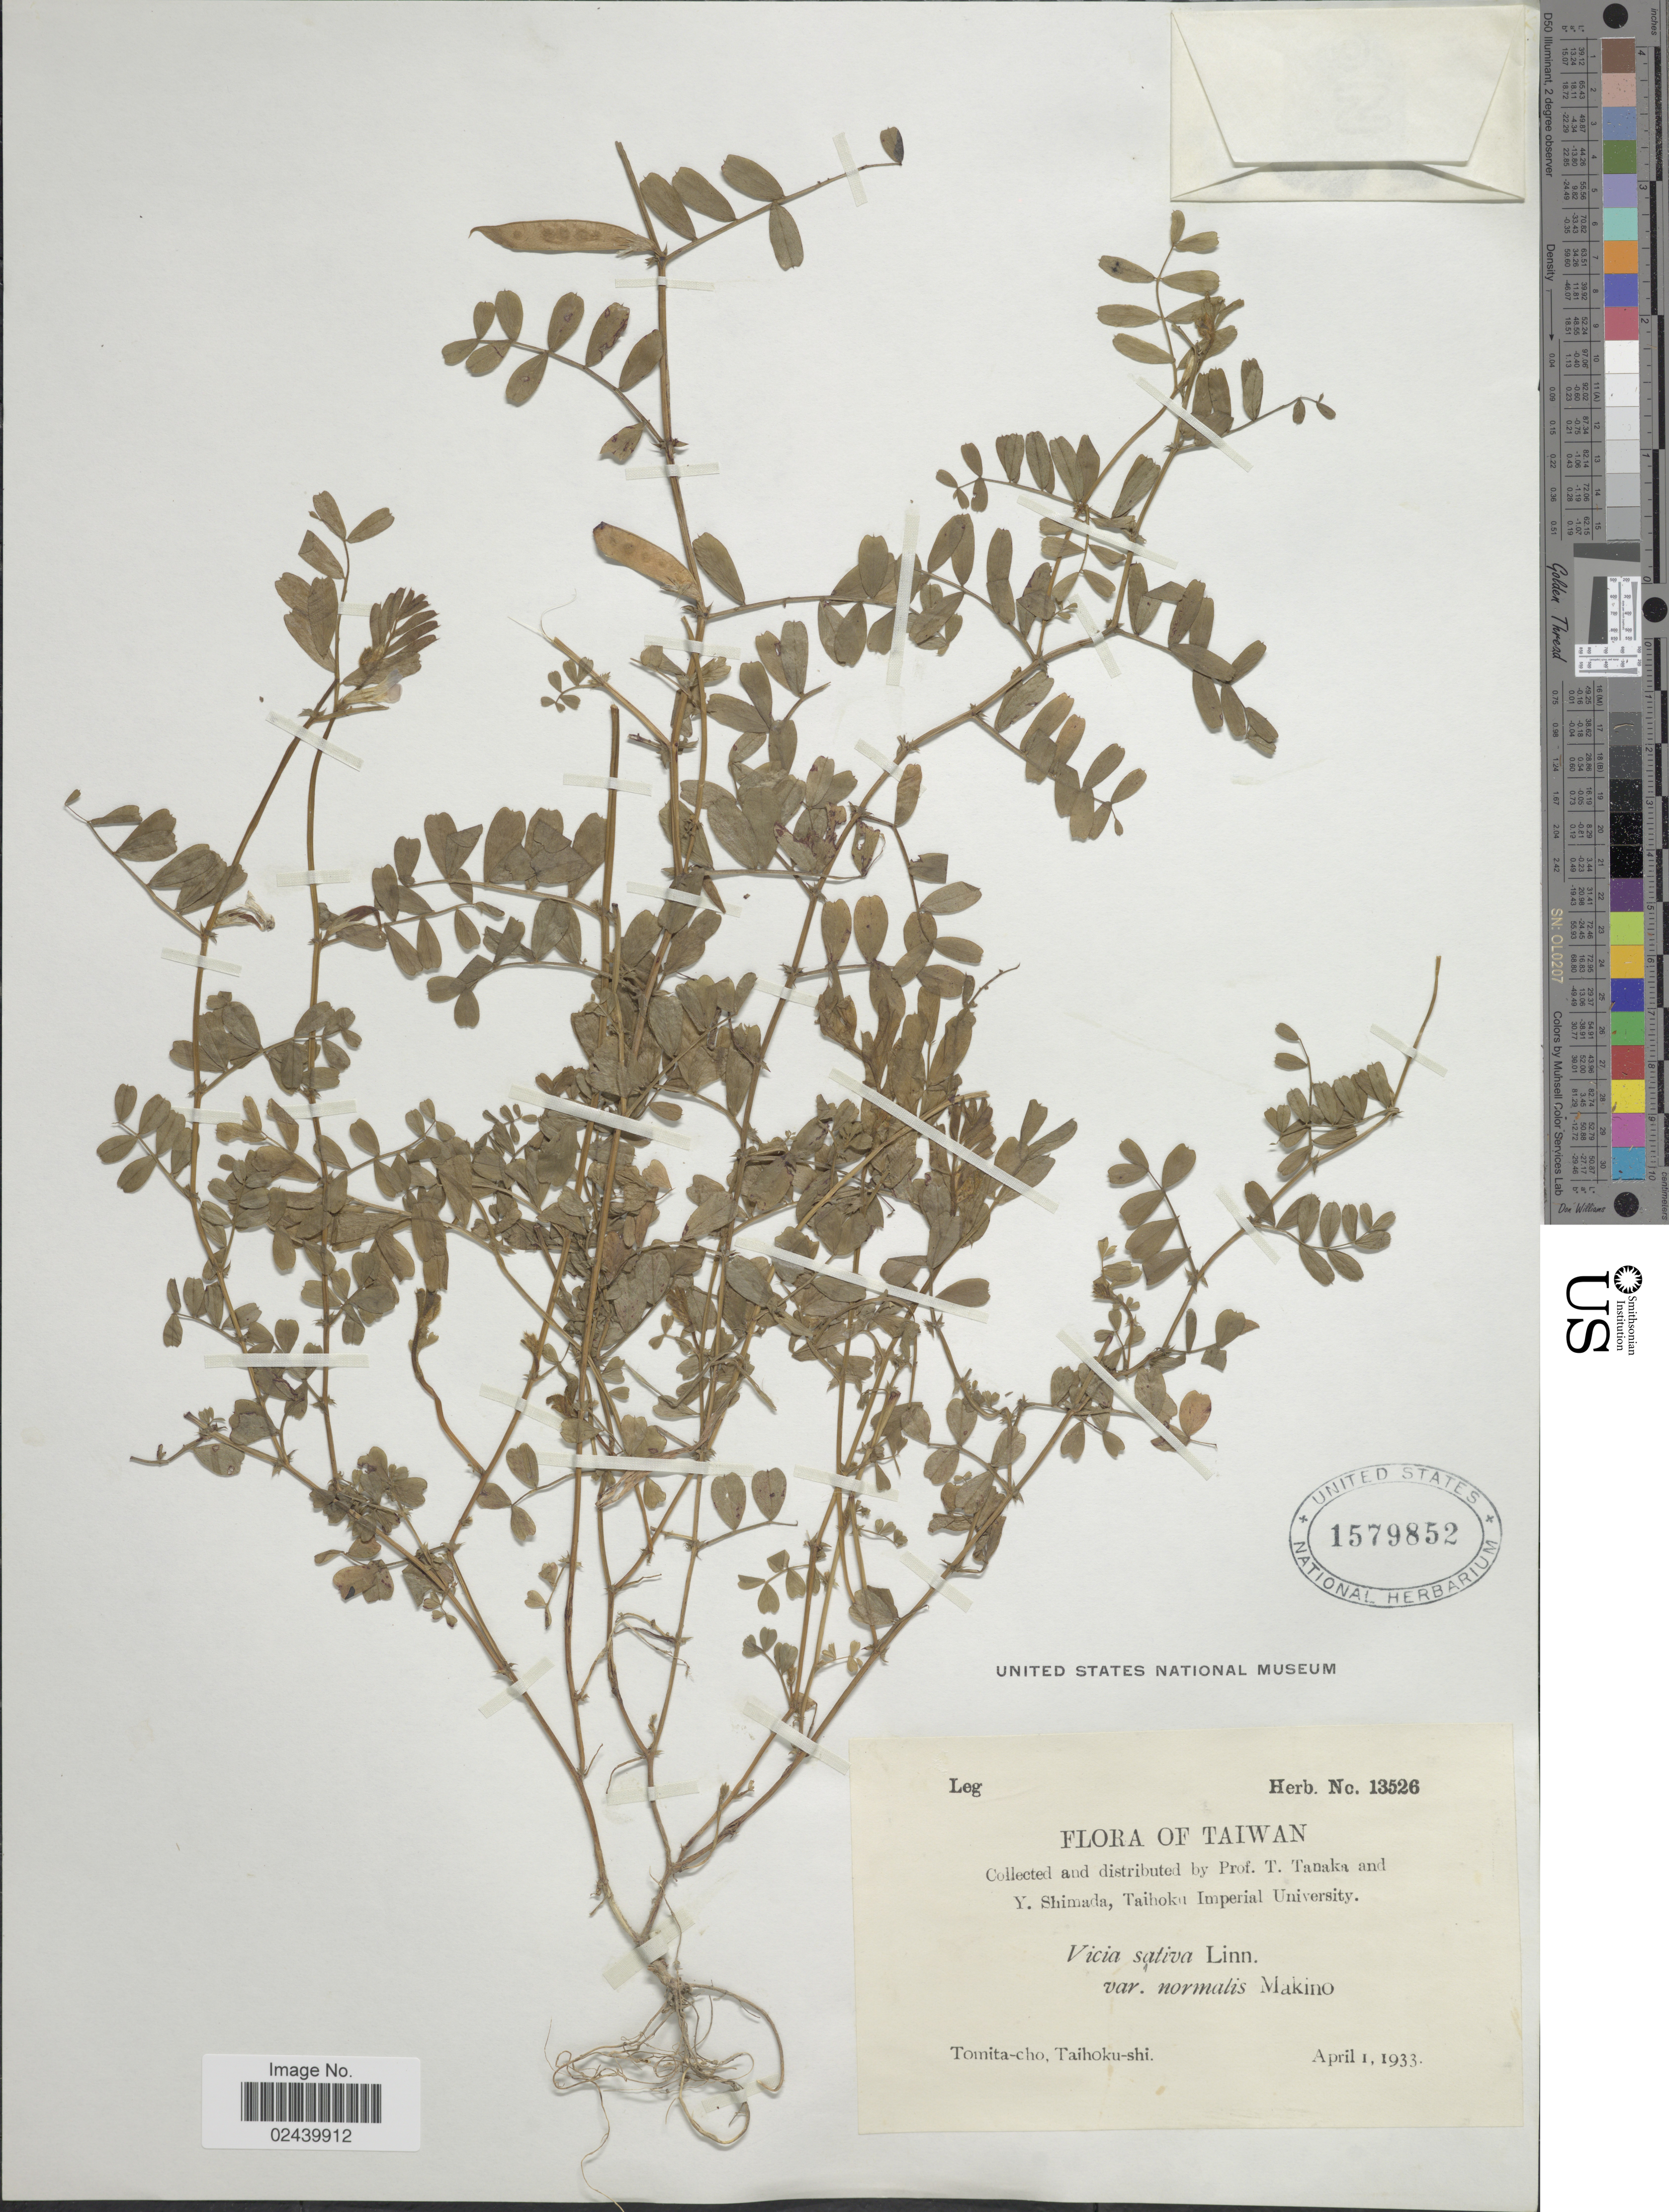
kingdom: Plantae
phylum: Tracheophyta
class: Magnoliopsida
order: Fabales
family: Fabaceae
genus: Vicia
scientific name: Vicia sativa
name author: L.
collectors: T. Tanaka & Y. Shimada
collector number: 13526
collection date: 1933-04-01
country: Taiwan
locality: Tomita-cho, Taihoku-shi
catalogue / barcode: US 1579852